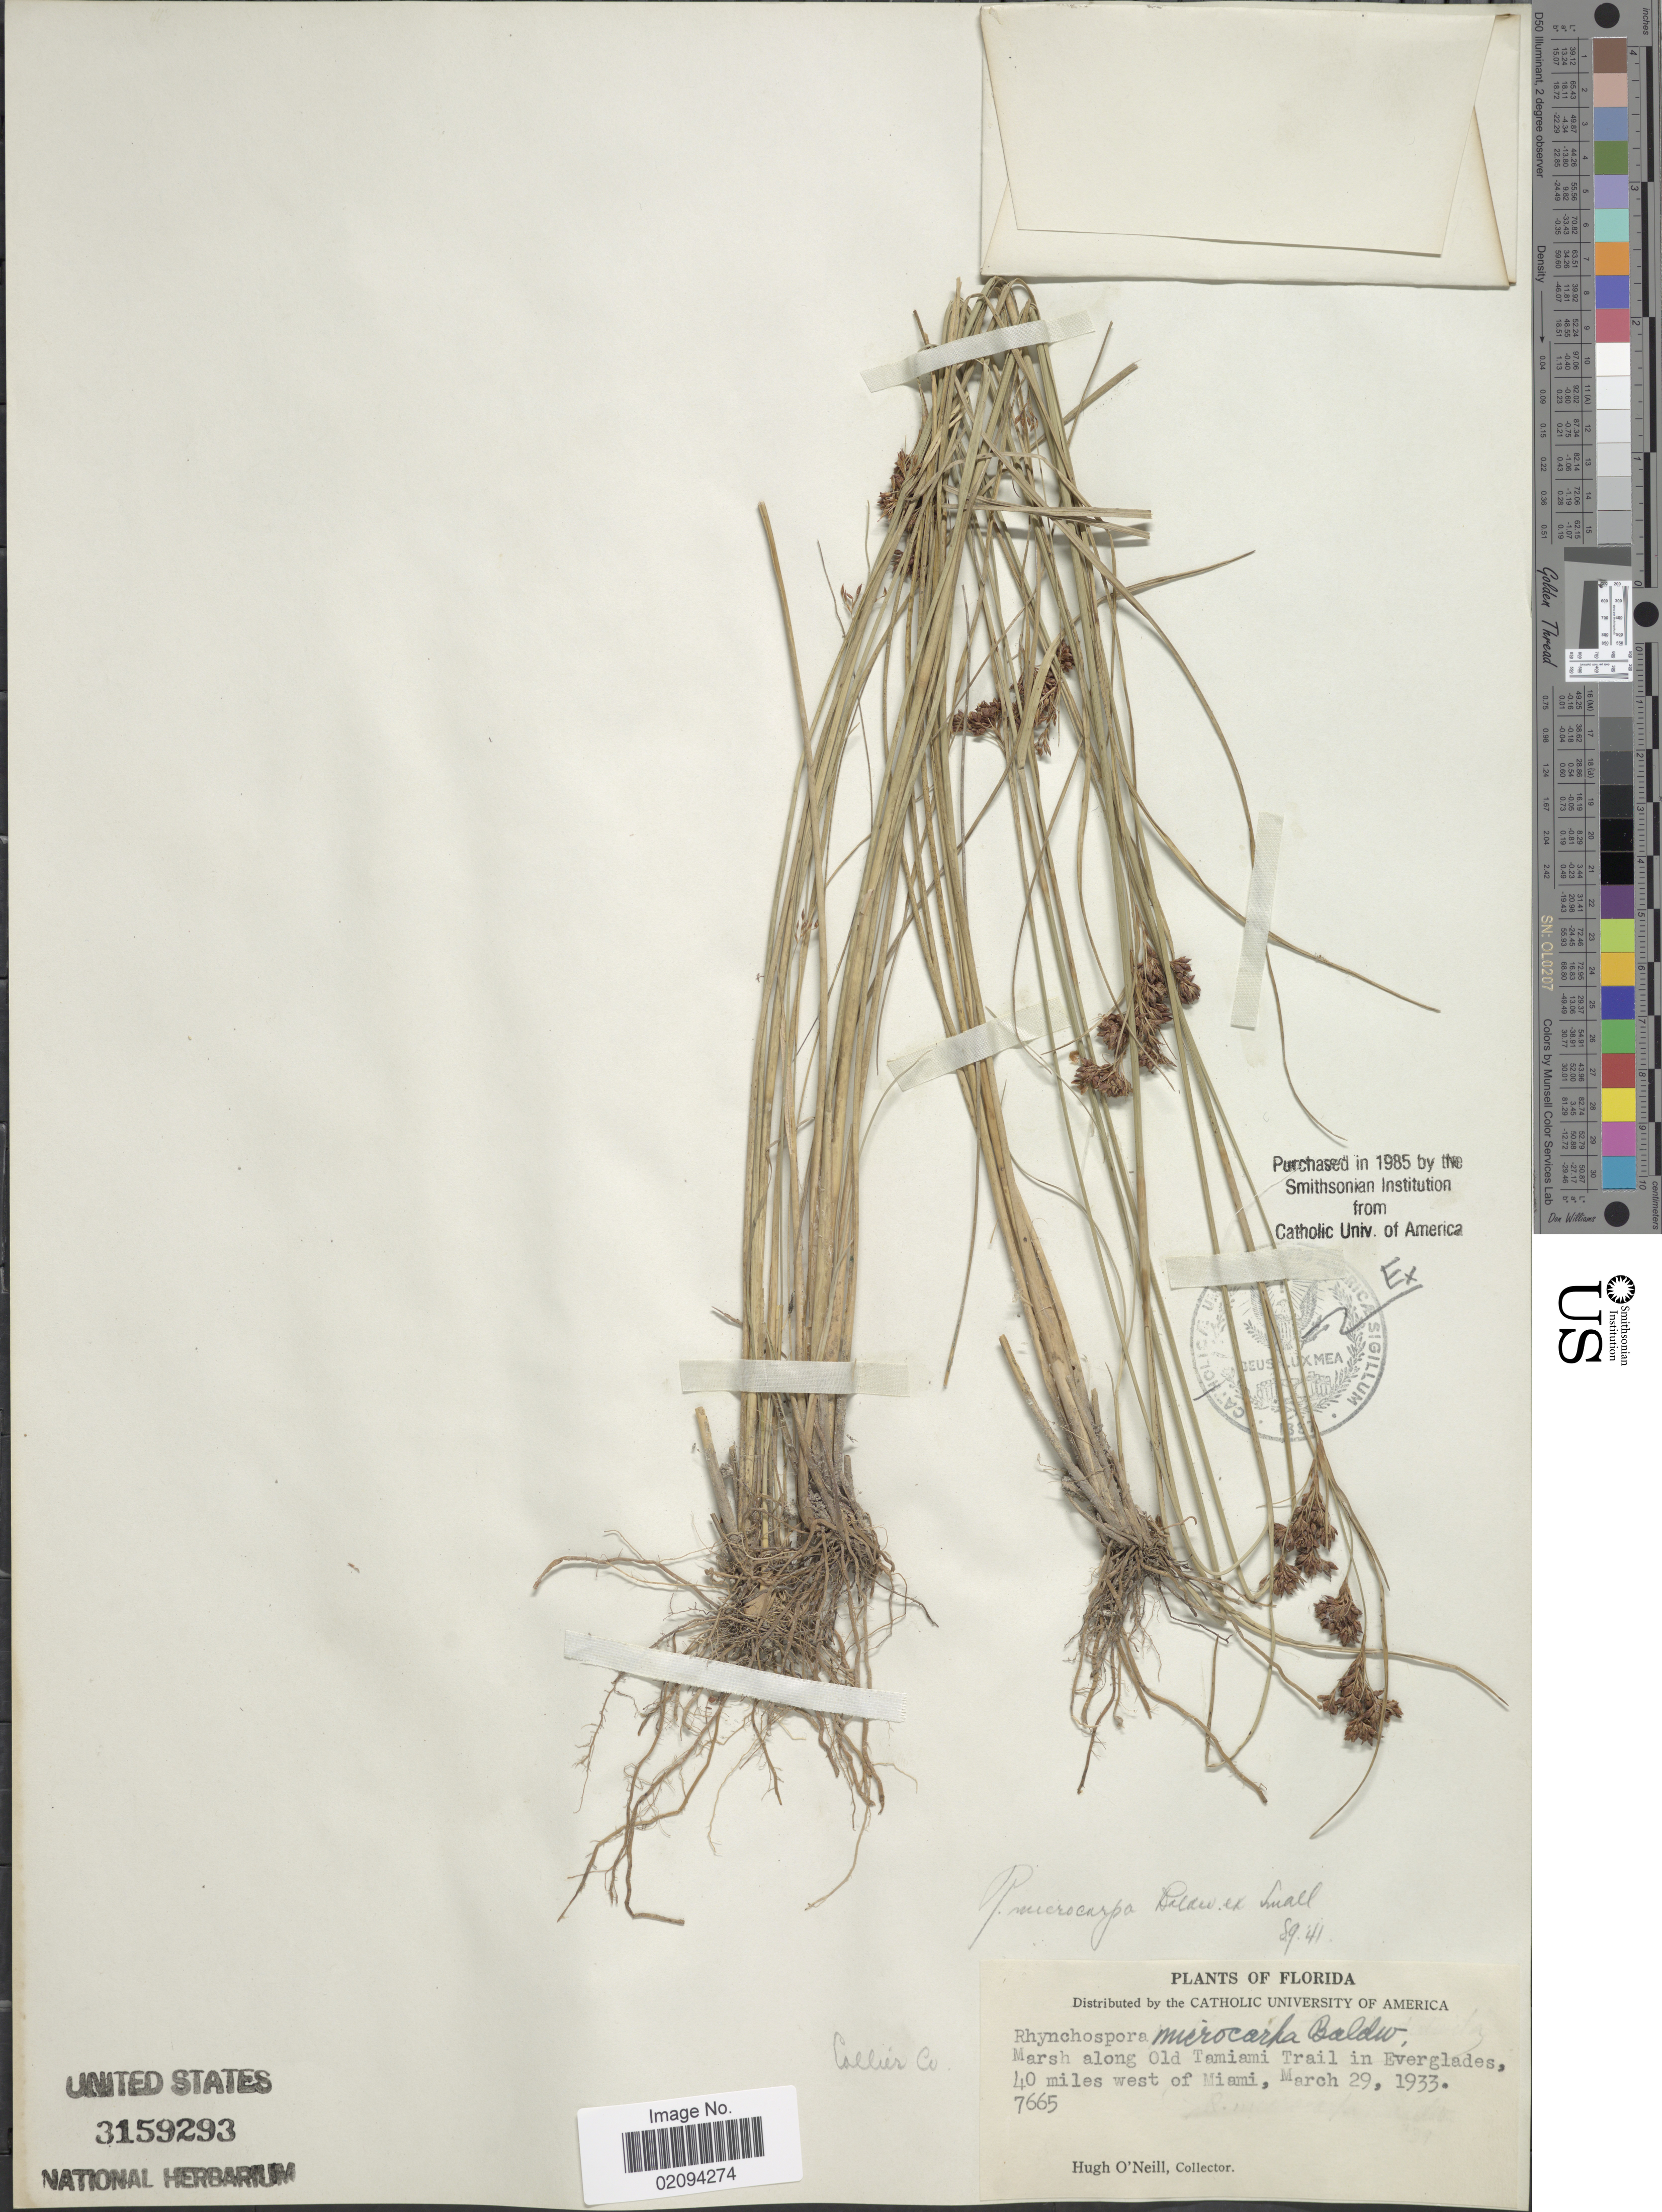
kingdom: Plantae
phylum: Tracheophyta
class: Liliopsida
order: Poales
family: Cyperaceae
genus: Rhynchospora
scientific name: Rhynchospora microcarpa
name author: Baldwin ex A. Gray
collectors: H. O'Neill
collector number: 7665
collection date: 1933-03-29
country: United States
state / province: Florida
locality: Marsh along Old Tamiami Trail in Everglades, 40 miles west of Miami. Collier Co.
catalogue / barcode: US 3159293